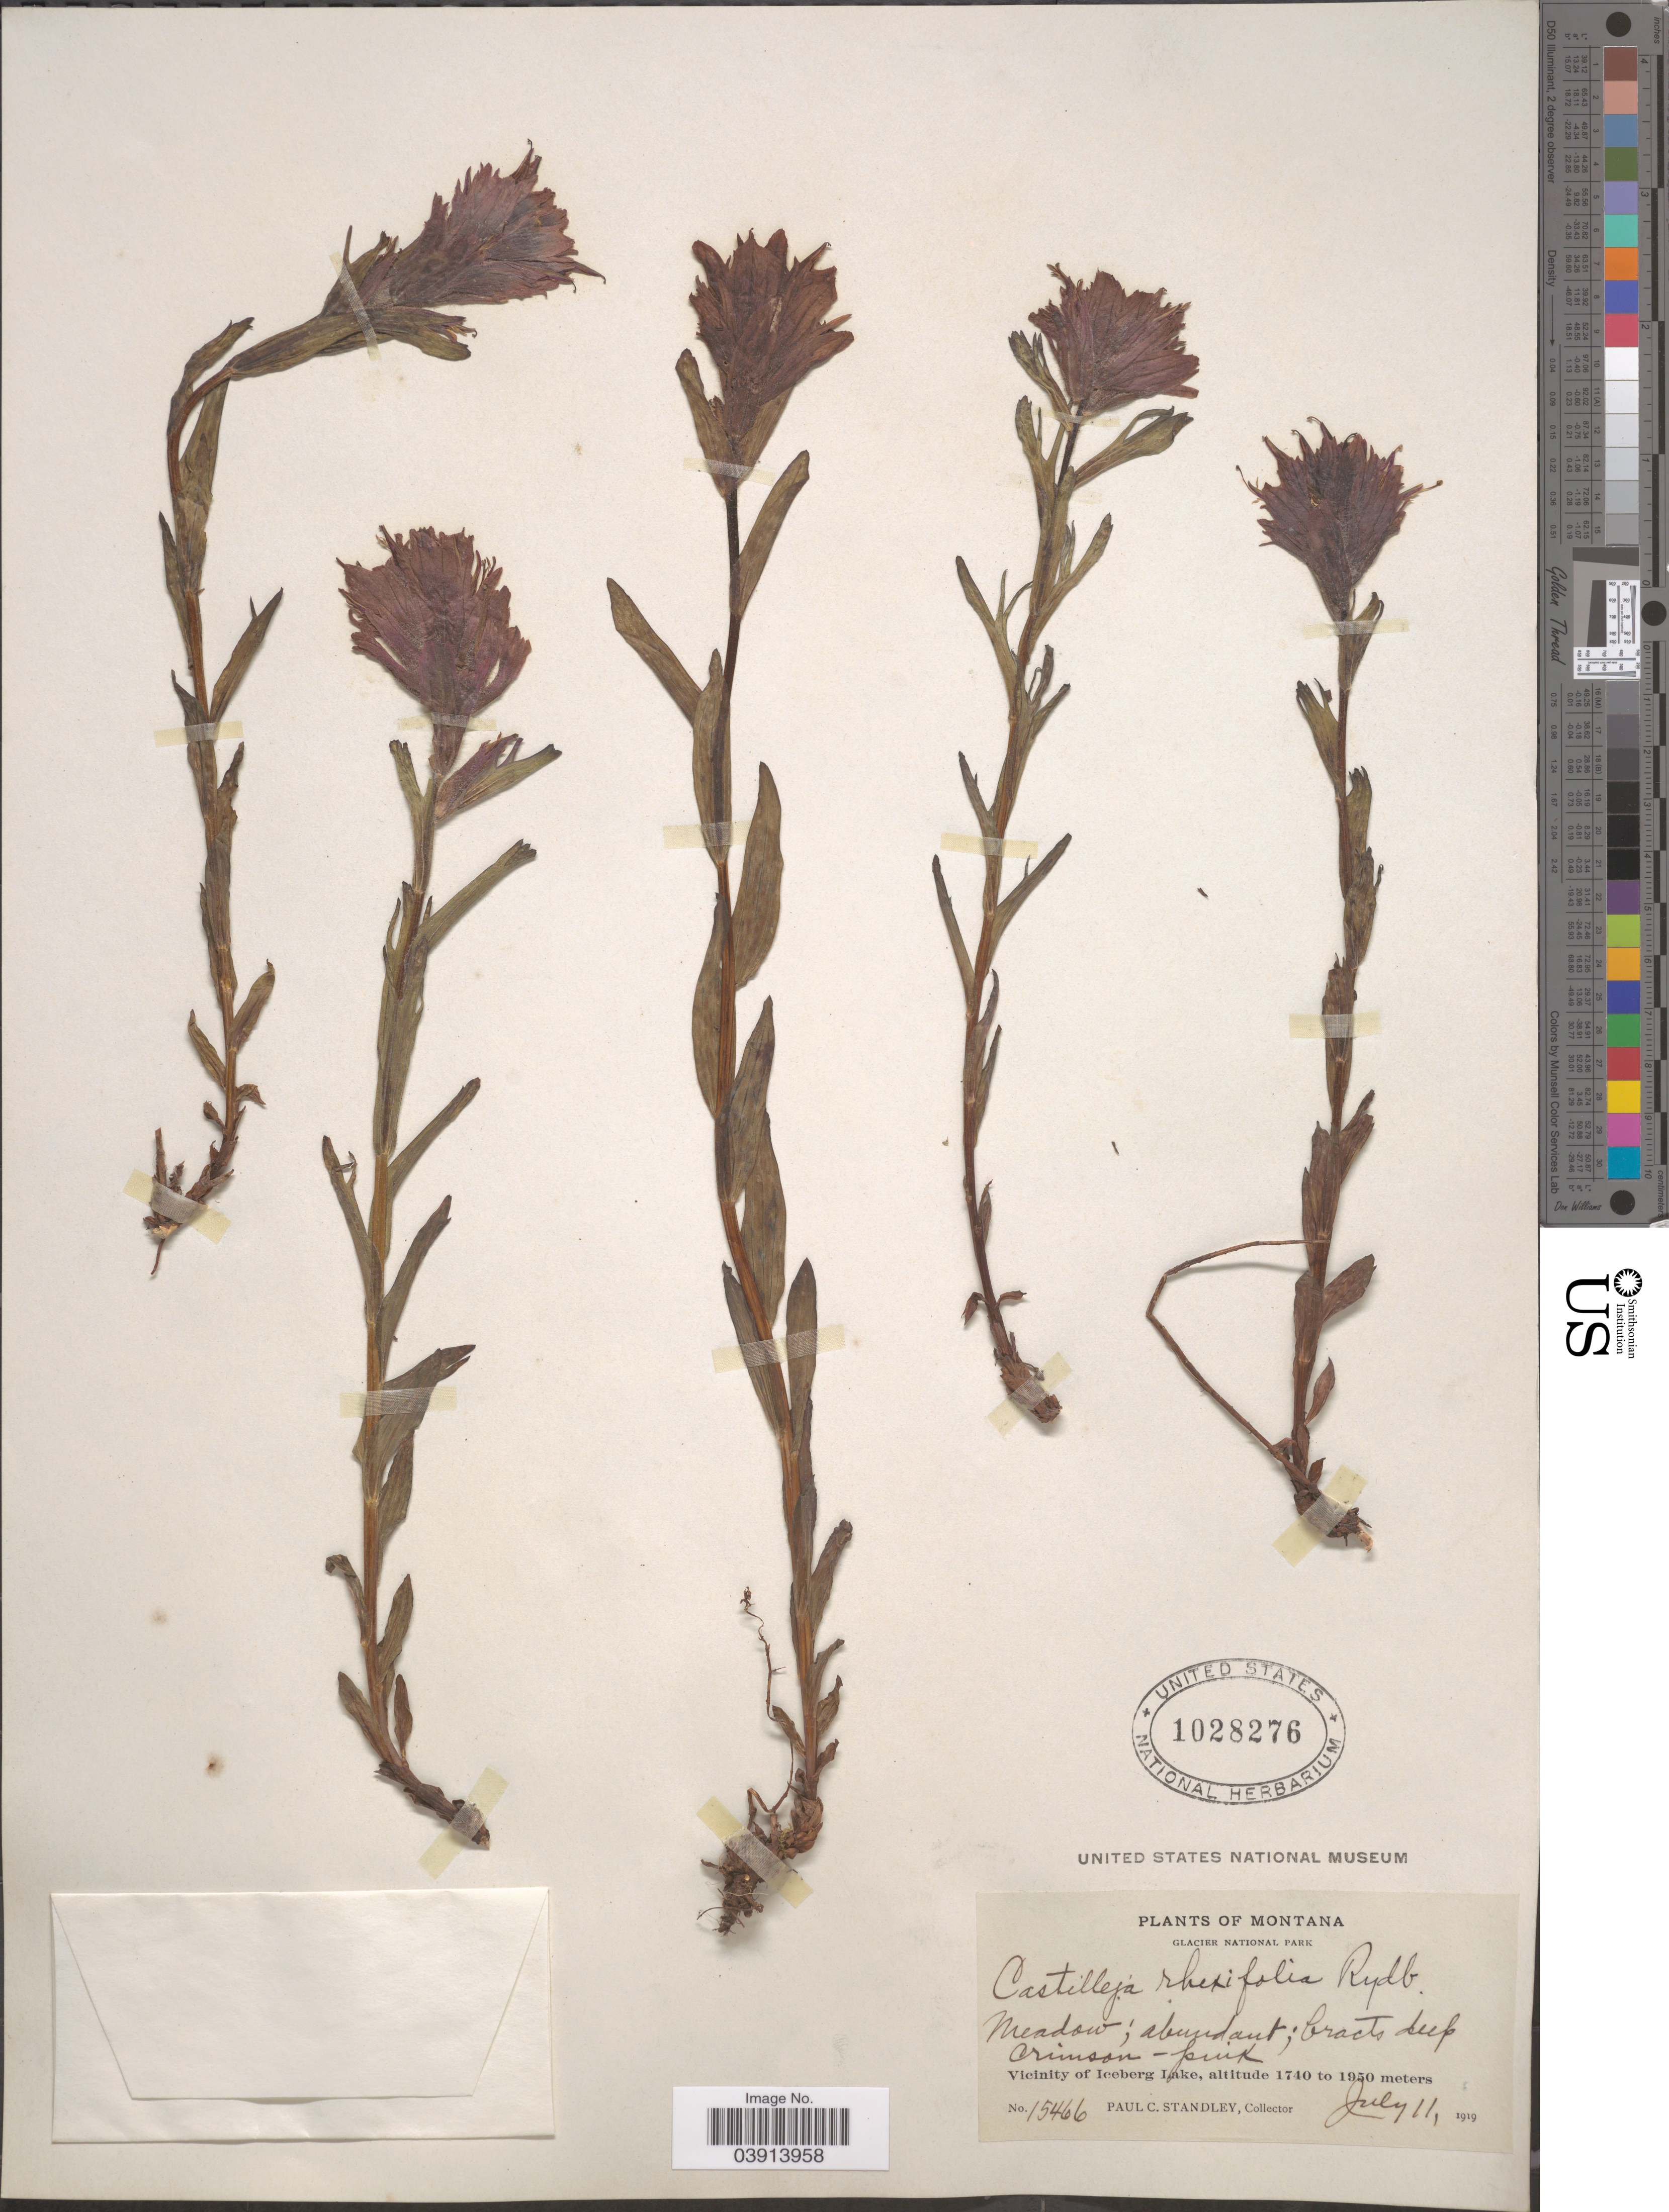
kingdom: Plantae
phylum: Tracheophyta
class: Magnoliopsida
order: Lamiales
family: Orobanchaceae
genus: Castilleja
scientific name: Castilleja rhexiifolia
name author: Rydb.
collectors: P. C. Standley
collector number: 15466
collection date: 1919-07-11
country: United States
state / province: Montana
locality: Glacier National Park. Vicinity of Iceberg Lake.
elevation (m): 1740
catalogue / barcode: US 1028276